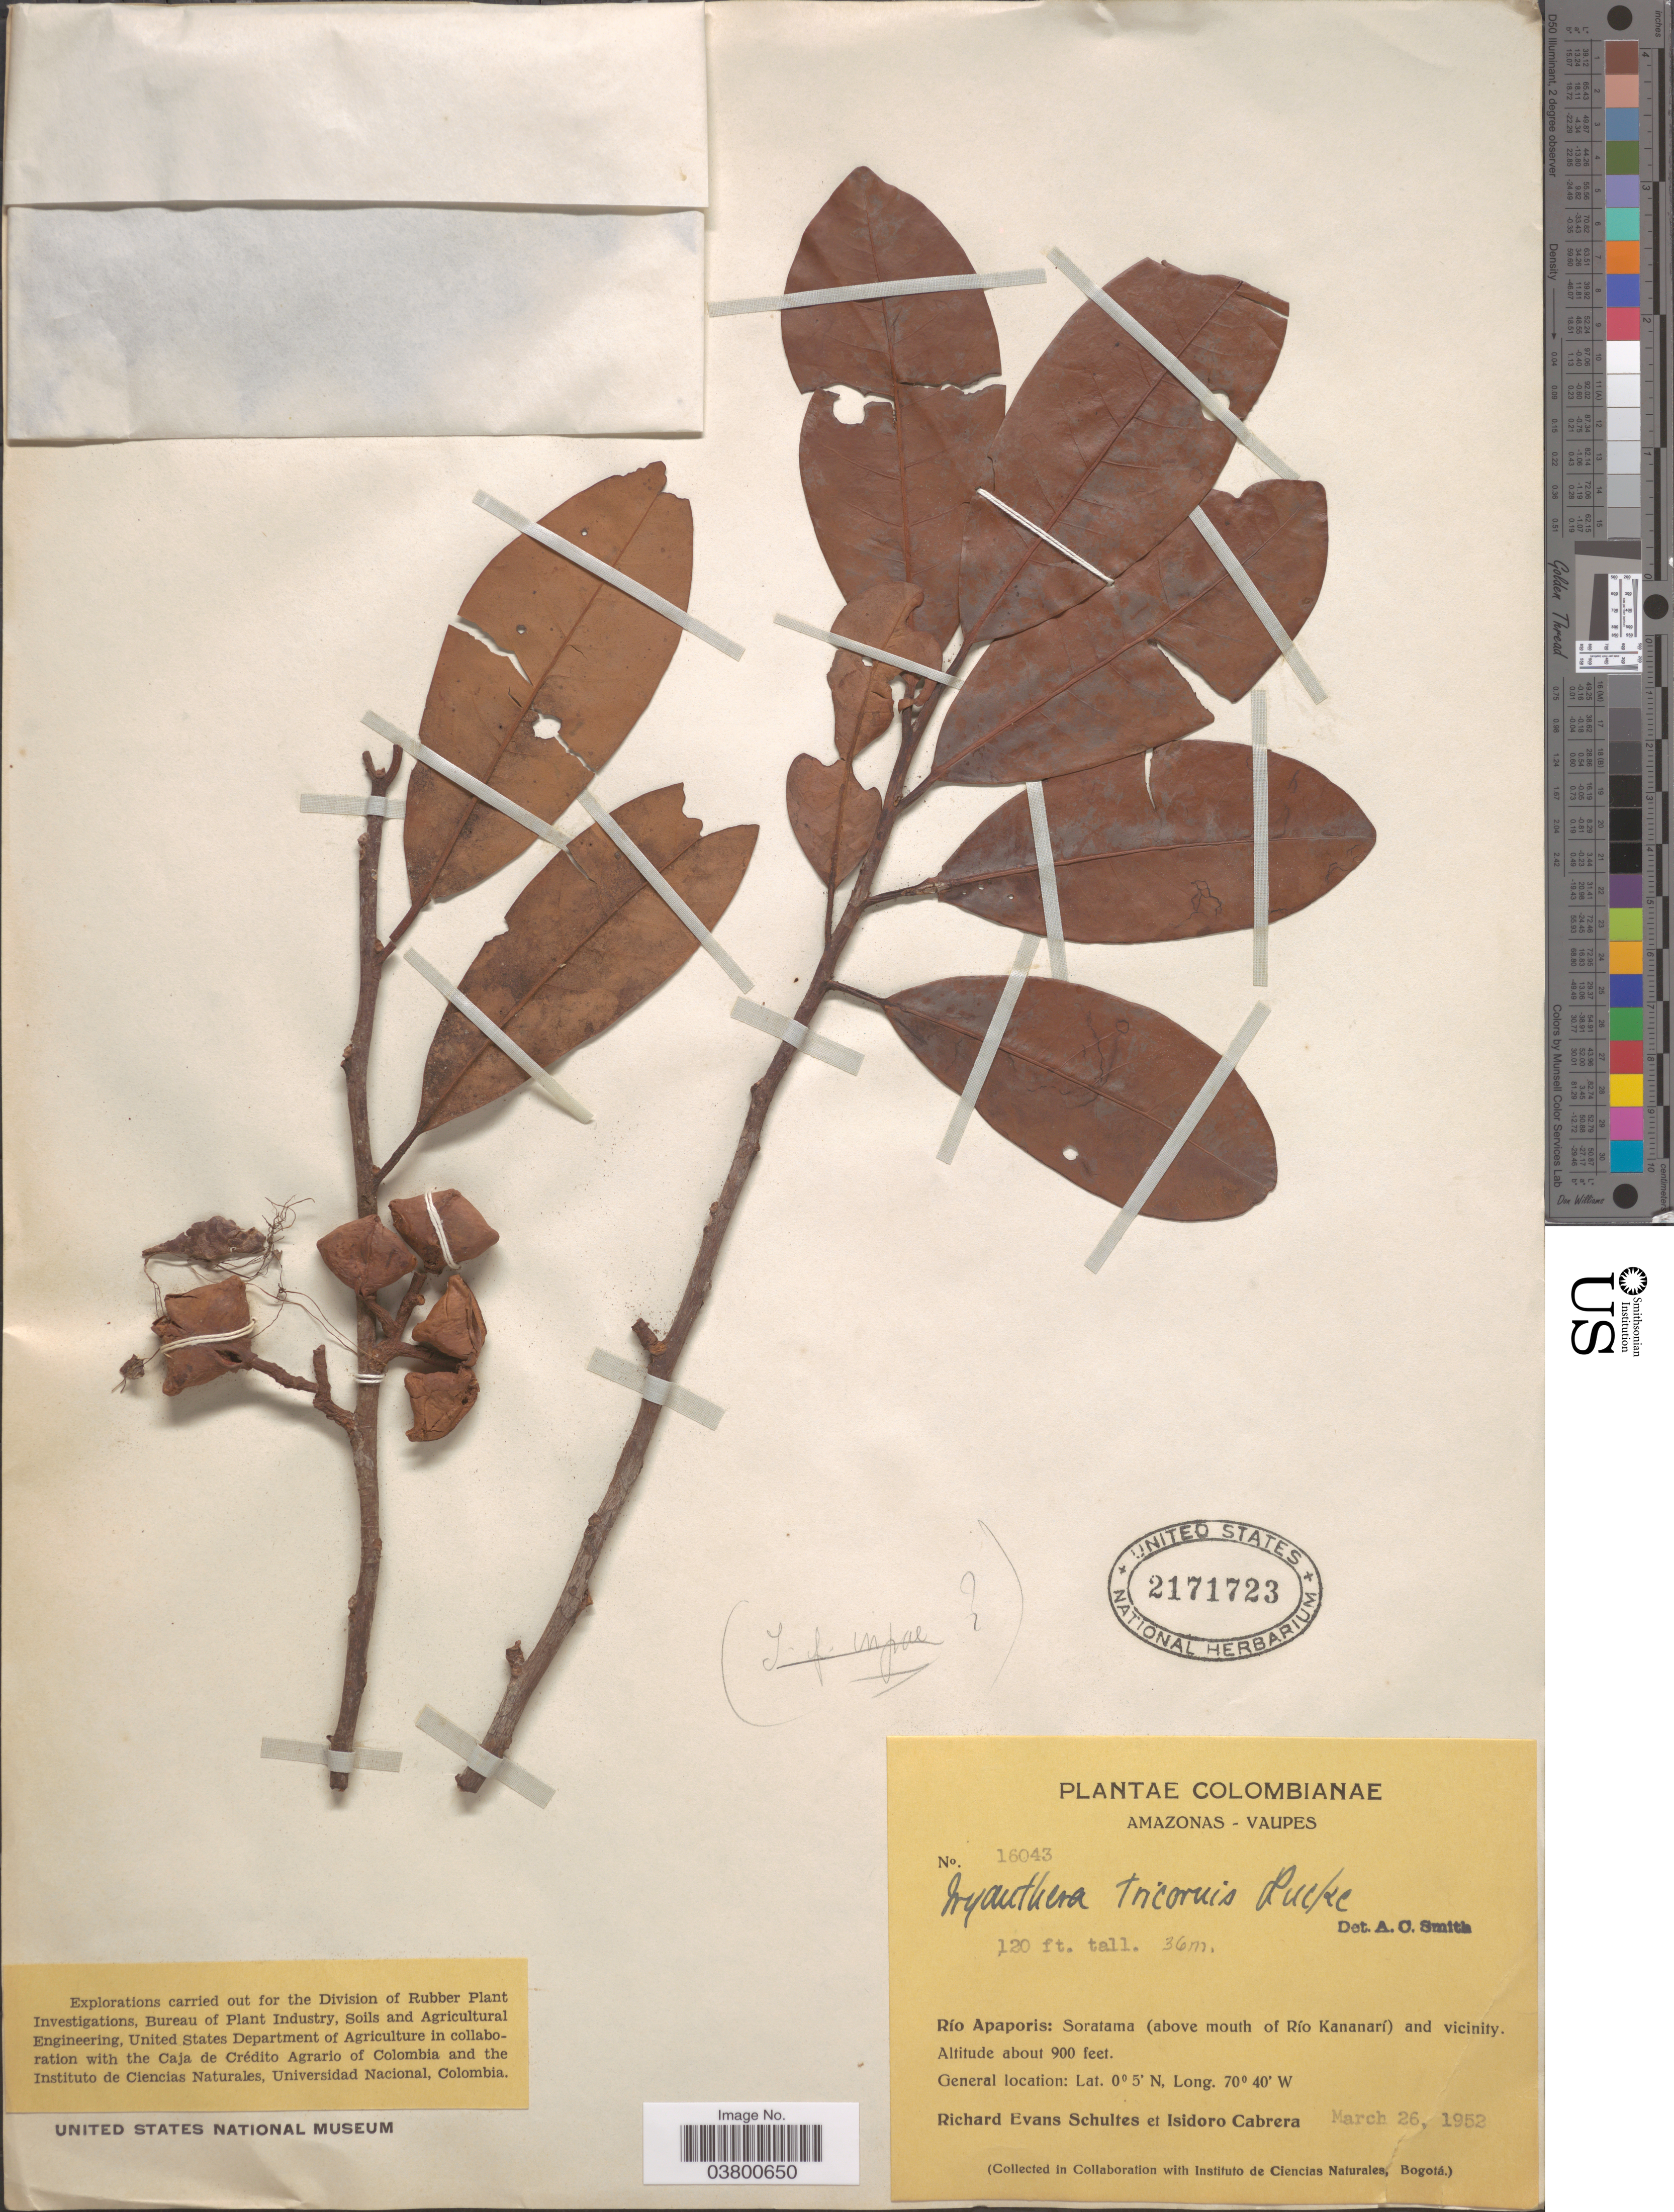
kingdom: Plantae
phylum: Tracheophyta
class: Magnoliopsida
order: Magnoliales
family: Myristicaceae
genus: Iryanthera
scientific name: Iryanthera tricornis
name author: Ducke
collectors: R. E. Schultes & I. Cabrera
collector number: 16043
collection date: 1952-03-26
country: Colombia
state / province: Vaupés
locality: Amazonas-Vaupés. Río Apaporis: Soratama (above mouth of Río Kananarí) and vicinity.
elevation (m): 274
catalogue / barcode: US 2171723